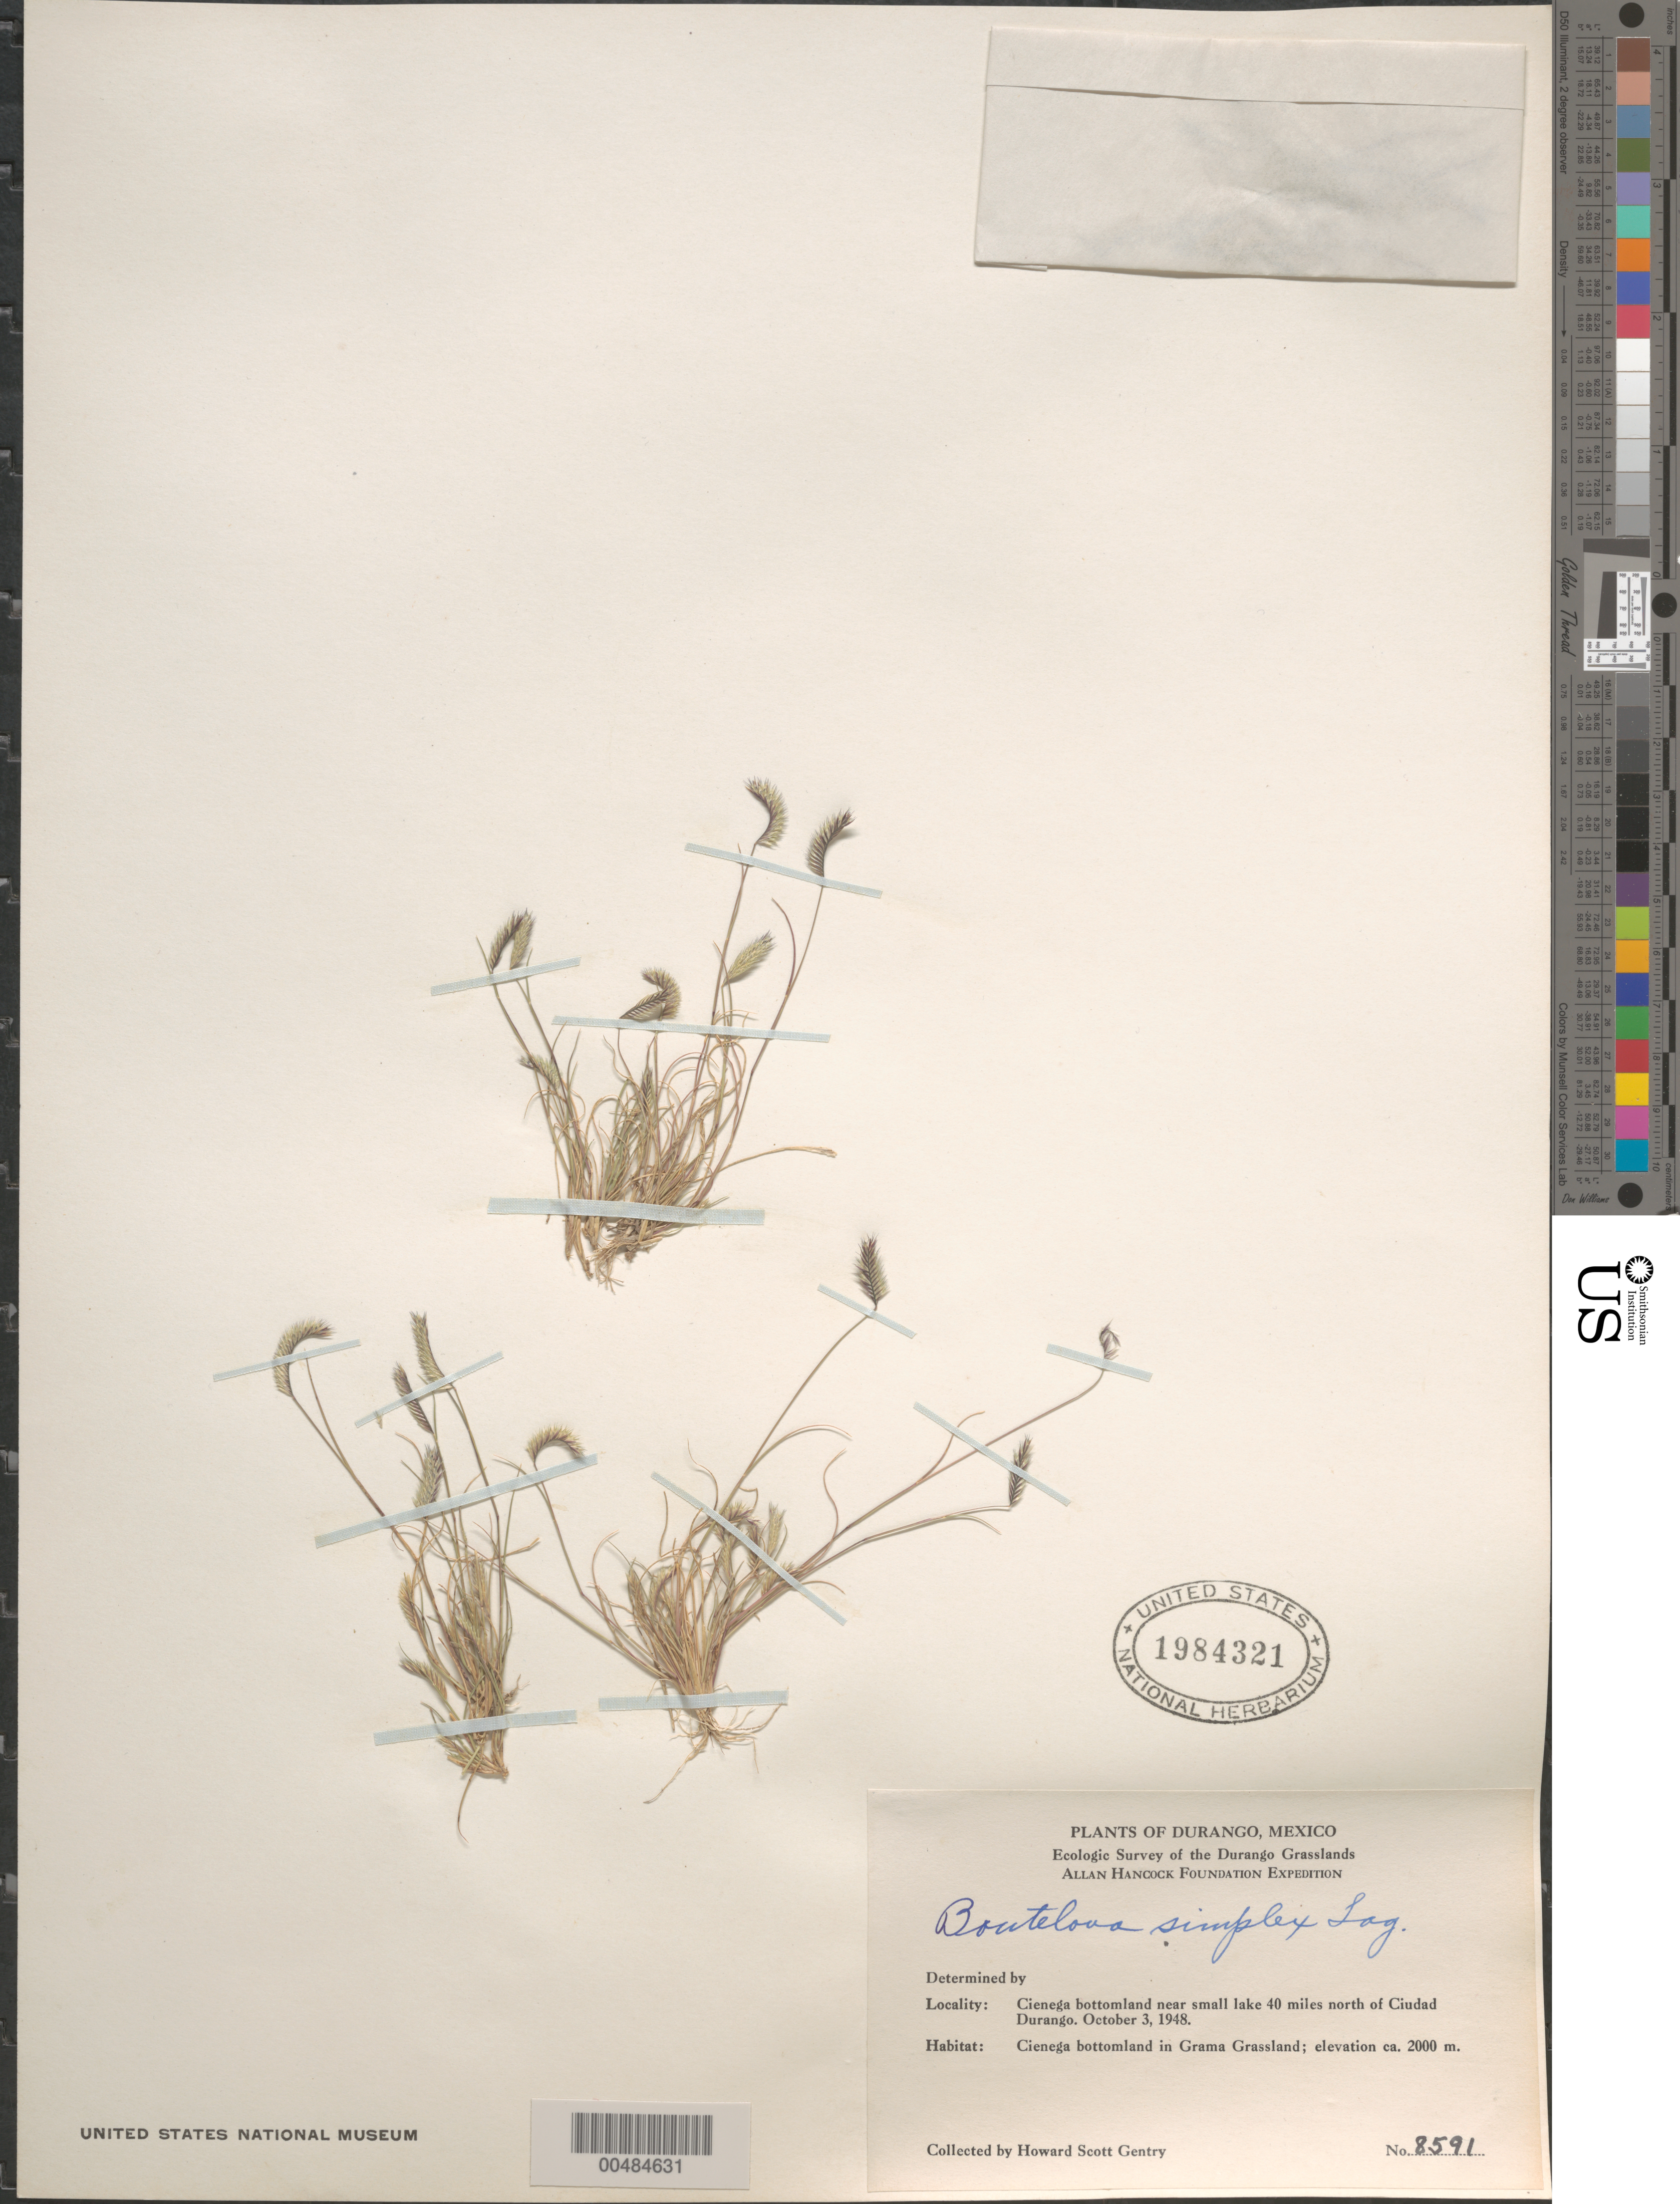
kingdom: Plantae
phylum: Tracheophyta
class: Liliopsida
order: Poales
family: Poaceae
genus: Bouteloua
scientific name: Bouteloua simplex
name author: Lag.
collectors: H. S. Gentry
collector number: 8591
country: Mexico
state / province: Durango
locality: Cienega bottomland near small lake N of Ciudad Durango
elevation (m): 2000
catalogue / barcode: US 1984321